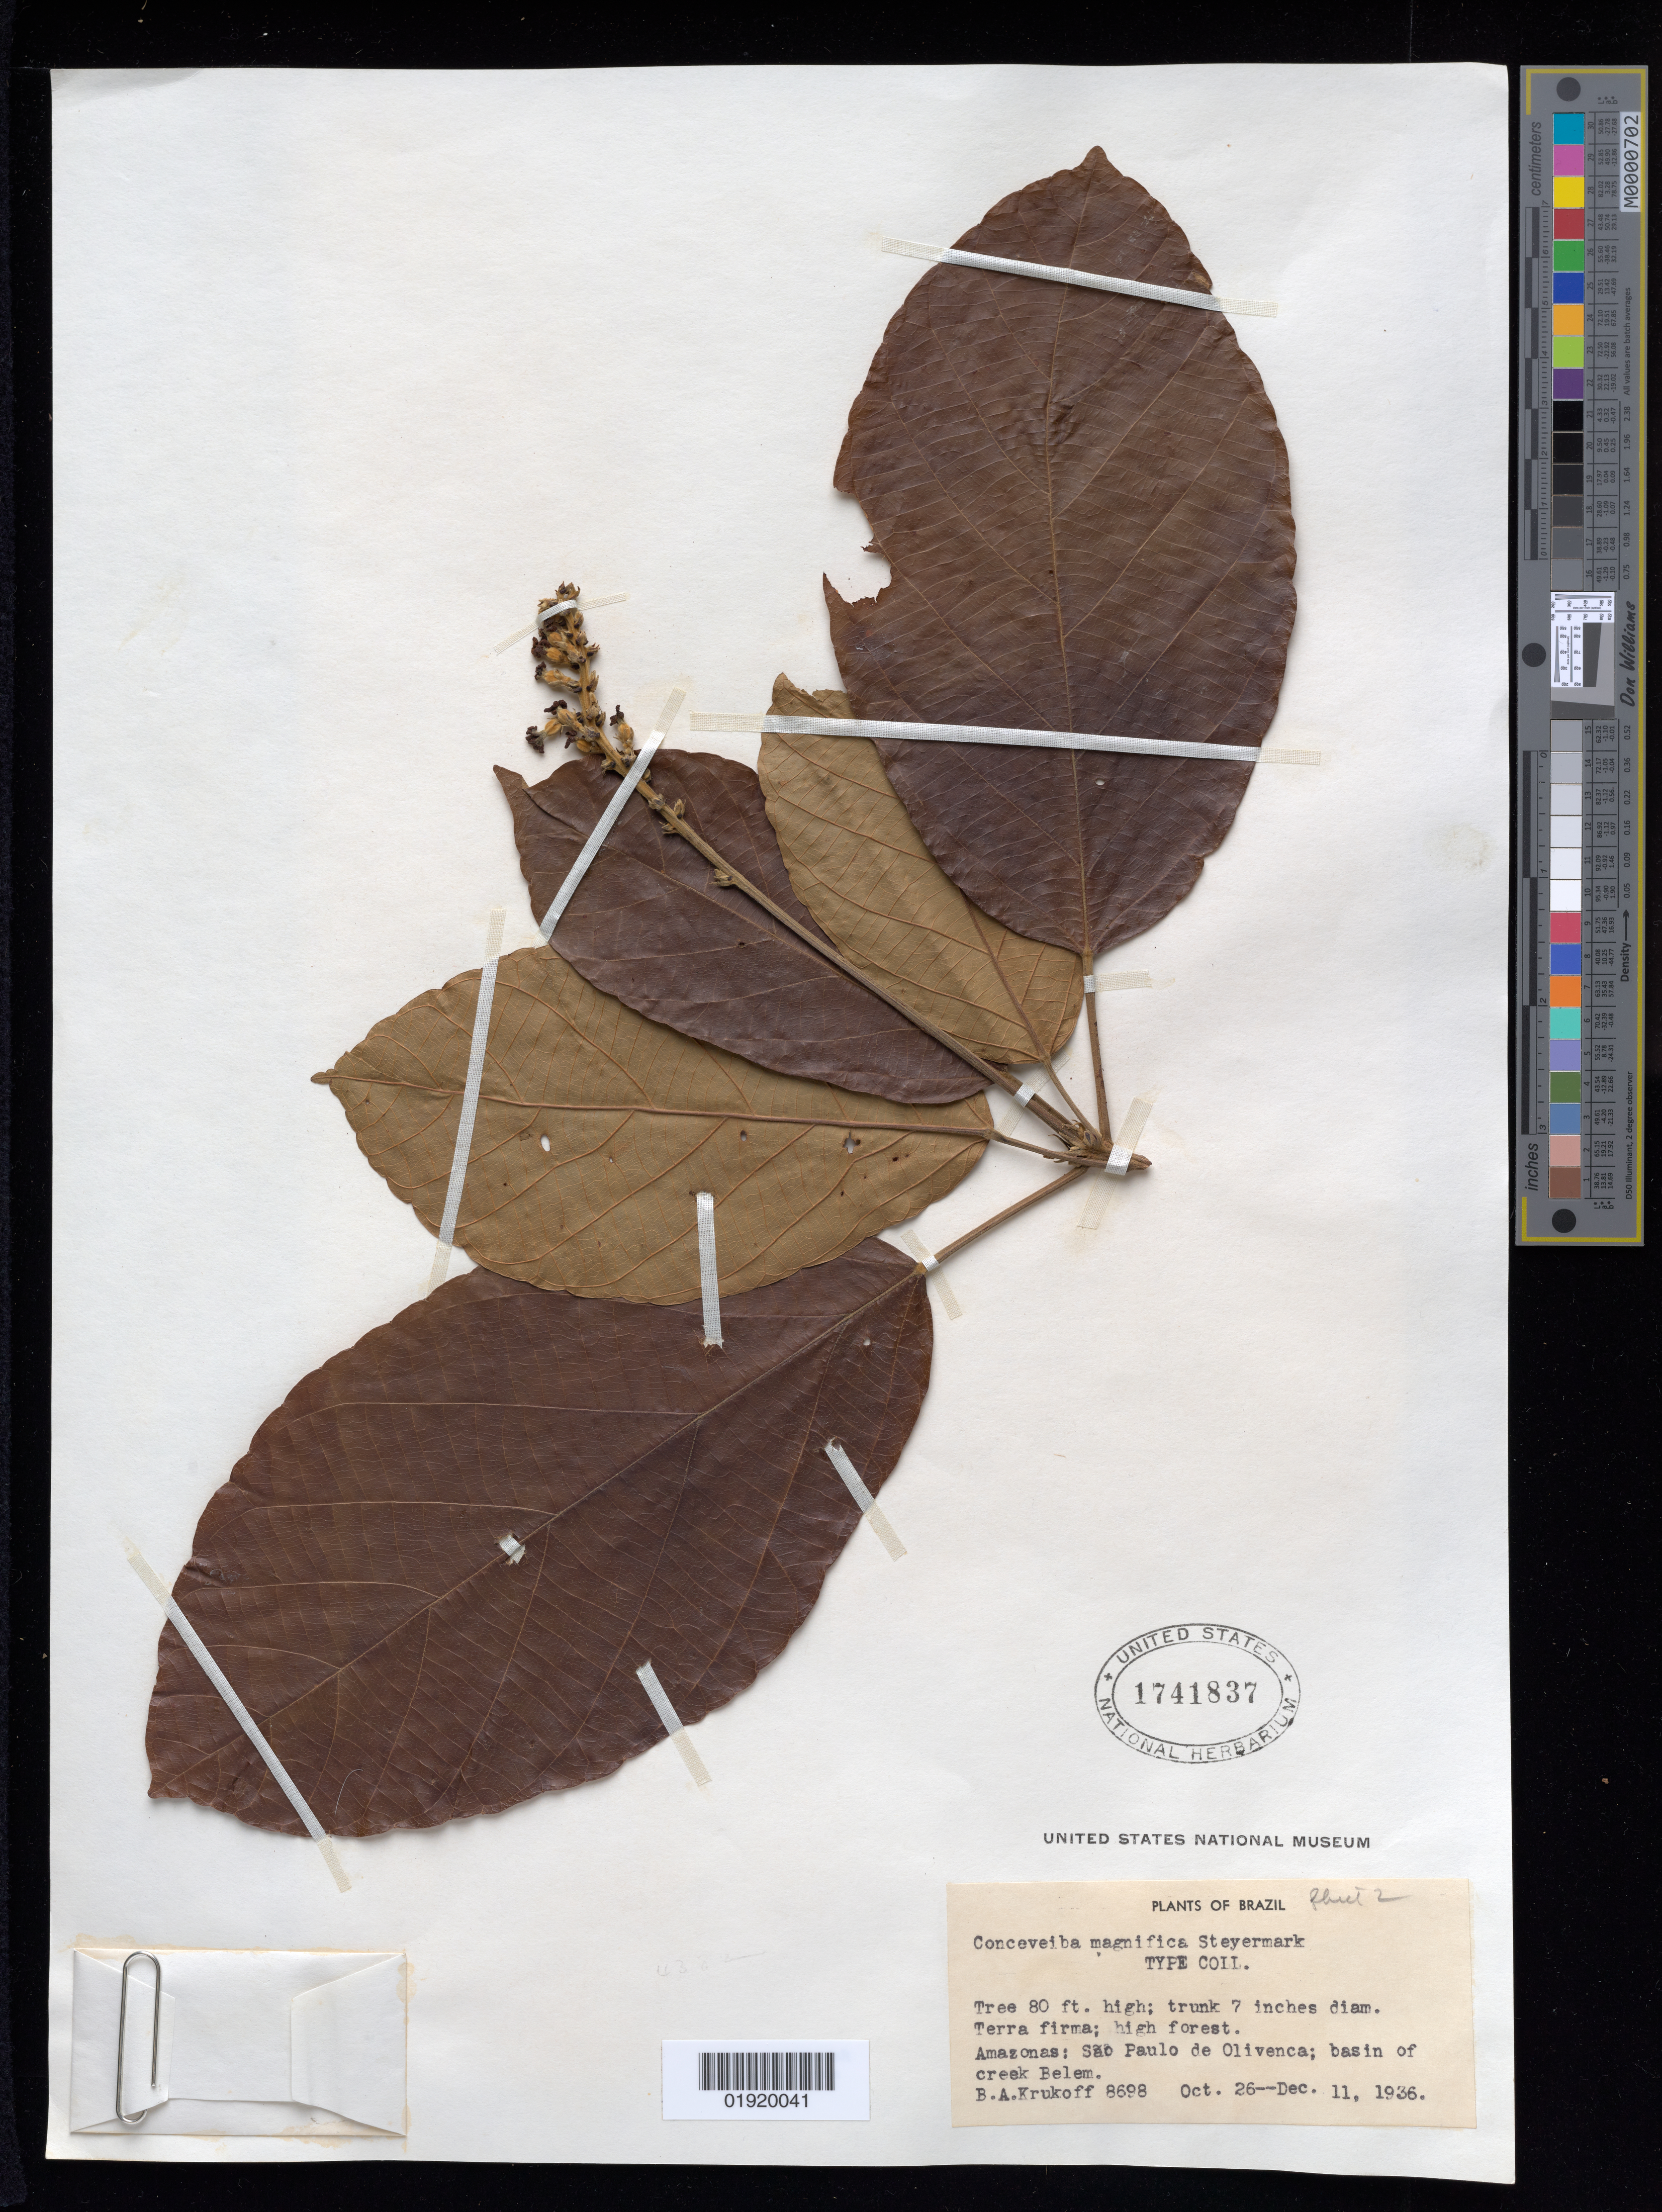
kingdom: Plantae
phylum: Tracheophyta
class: Magnoliopsida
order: Malpighiales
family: Euphorbiaceae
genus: Conceveiba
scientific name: Conceveiba magnifica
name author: Steyerm.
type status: Isotype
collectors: B. A. Krukoff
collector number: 8698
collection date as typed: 26 Oct 1936 to 11 Dec 1936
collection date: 1936-10-26/1936-12-11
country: Brazil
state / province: Amazonas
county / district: São Paulo de Olivença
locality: Basin of Rio Solimoes. State of Amazonas: Municipality São Paulo de Olivença: basin of creek Belem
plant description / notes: Second of two sheets; see first sheet (USNH 1741836) for full label data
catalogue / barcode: US 1741837